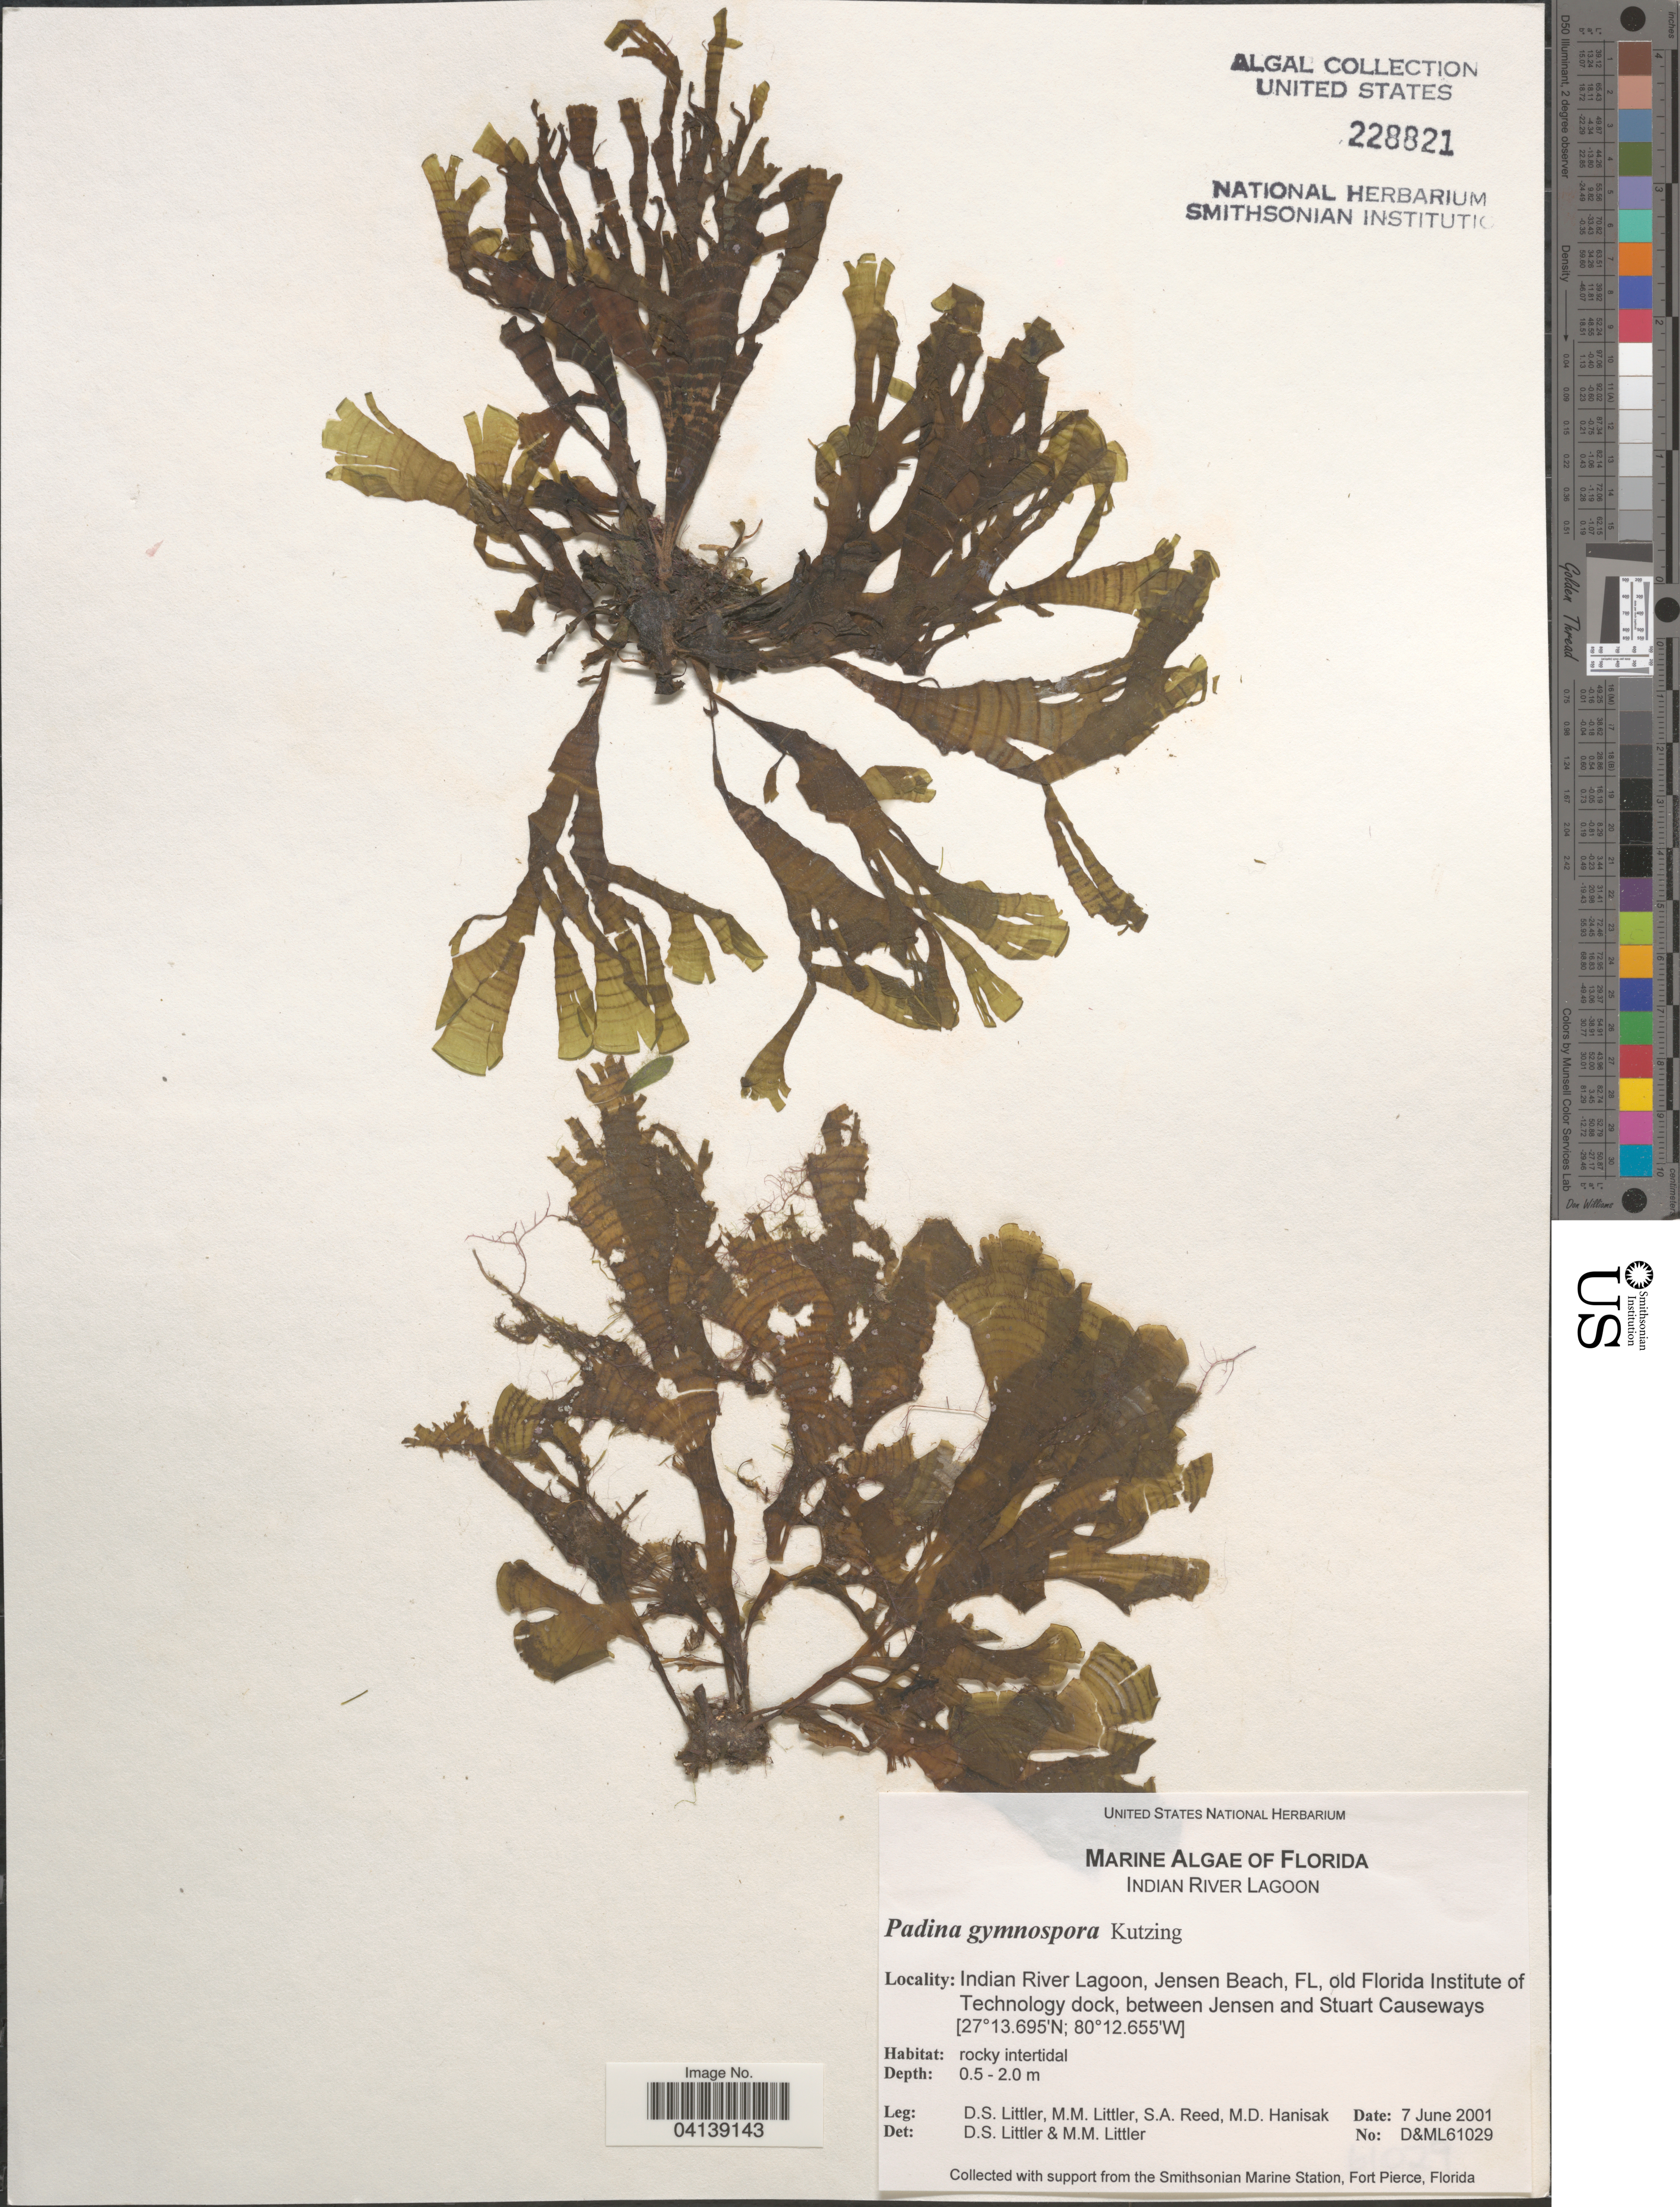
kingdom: Chromista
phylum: Ochrophyta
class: Phaeophyceae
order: Dictyotales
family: Dictyotaceae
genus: Padina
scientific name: Padina gymnospora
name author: (Kütz.) O.G. Sond.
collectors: D. S. Littler, S. Reed & M. Hanisak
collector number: D&ML61029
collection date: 2001-06-07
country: United States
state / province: Florida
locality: Indian River Lagoon, Jensen Beach, old Florida Institute of Technology dock, between Jensen and Stuart Causeways.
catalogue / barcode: US 228821